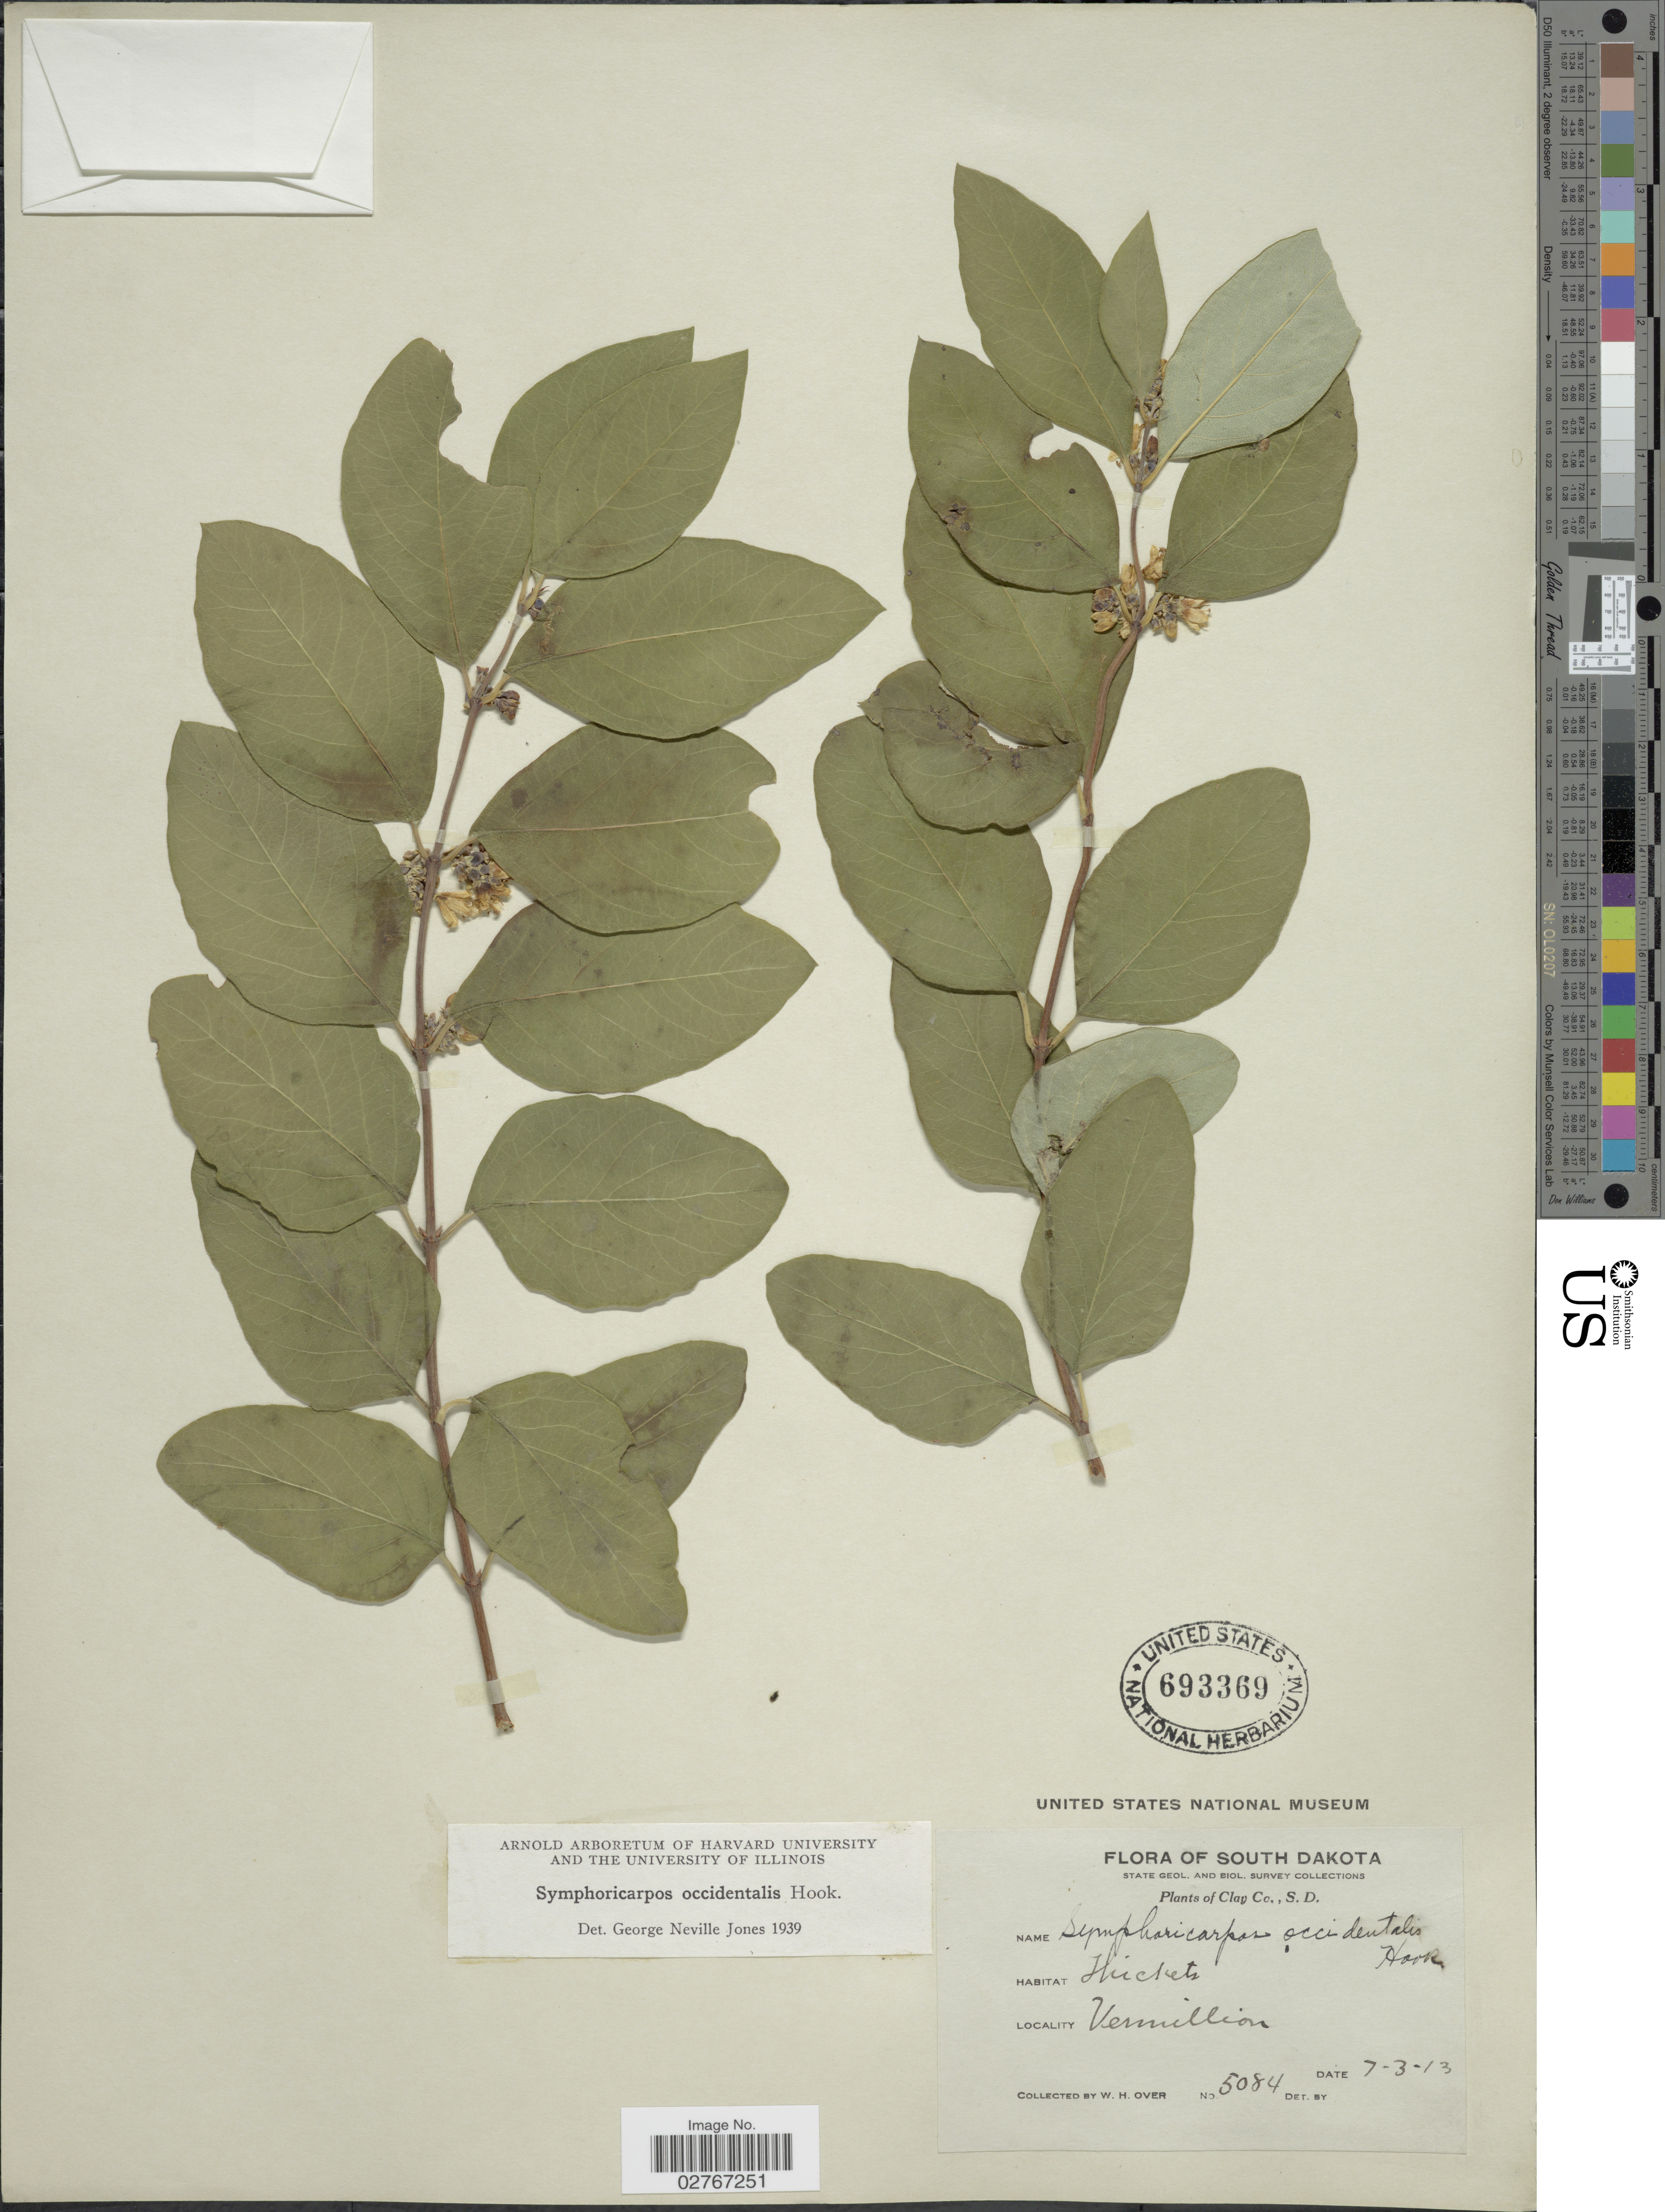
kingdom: Plantae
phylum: Tracheophyta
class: Magnoliopsida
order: Dipsacales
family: Caprifoliaceae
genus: Symphoricarpos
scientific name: Symphoricarpos occidentalis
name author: (R. Br.) Hook.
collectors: W. Over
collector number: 5084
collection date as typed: Transcribed d/m/y: 3/7/13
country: United States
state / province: South Dakota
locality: Clay Co. Vermillion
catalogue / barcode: US 693369